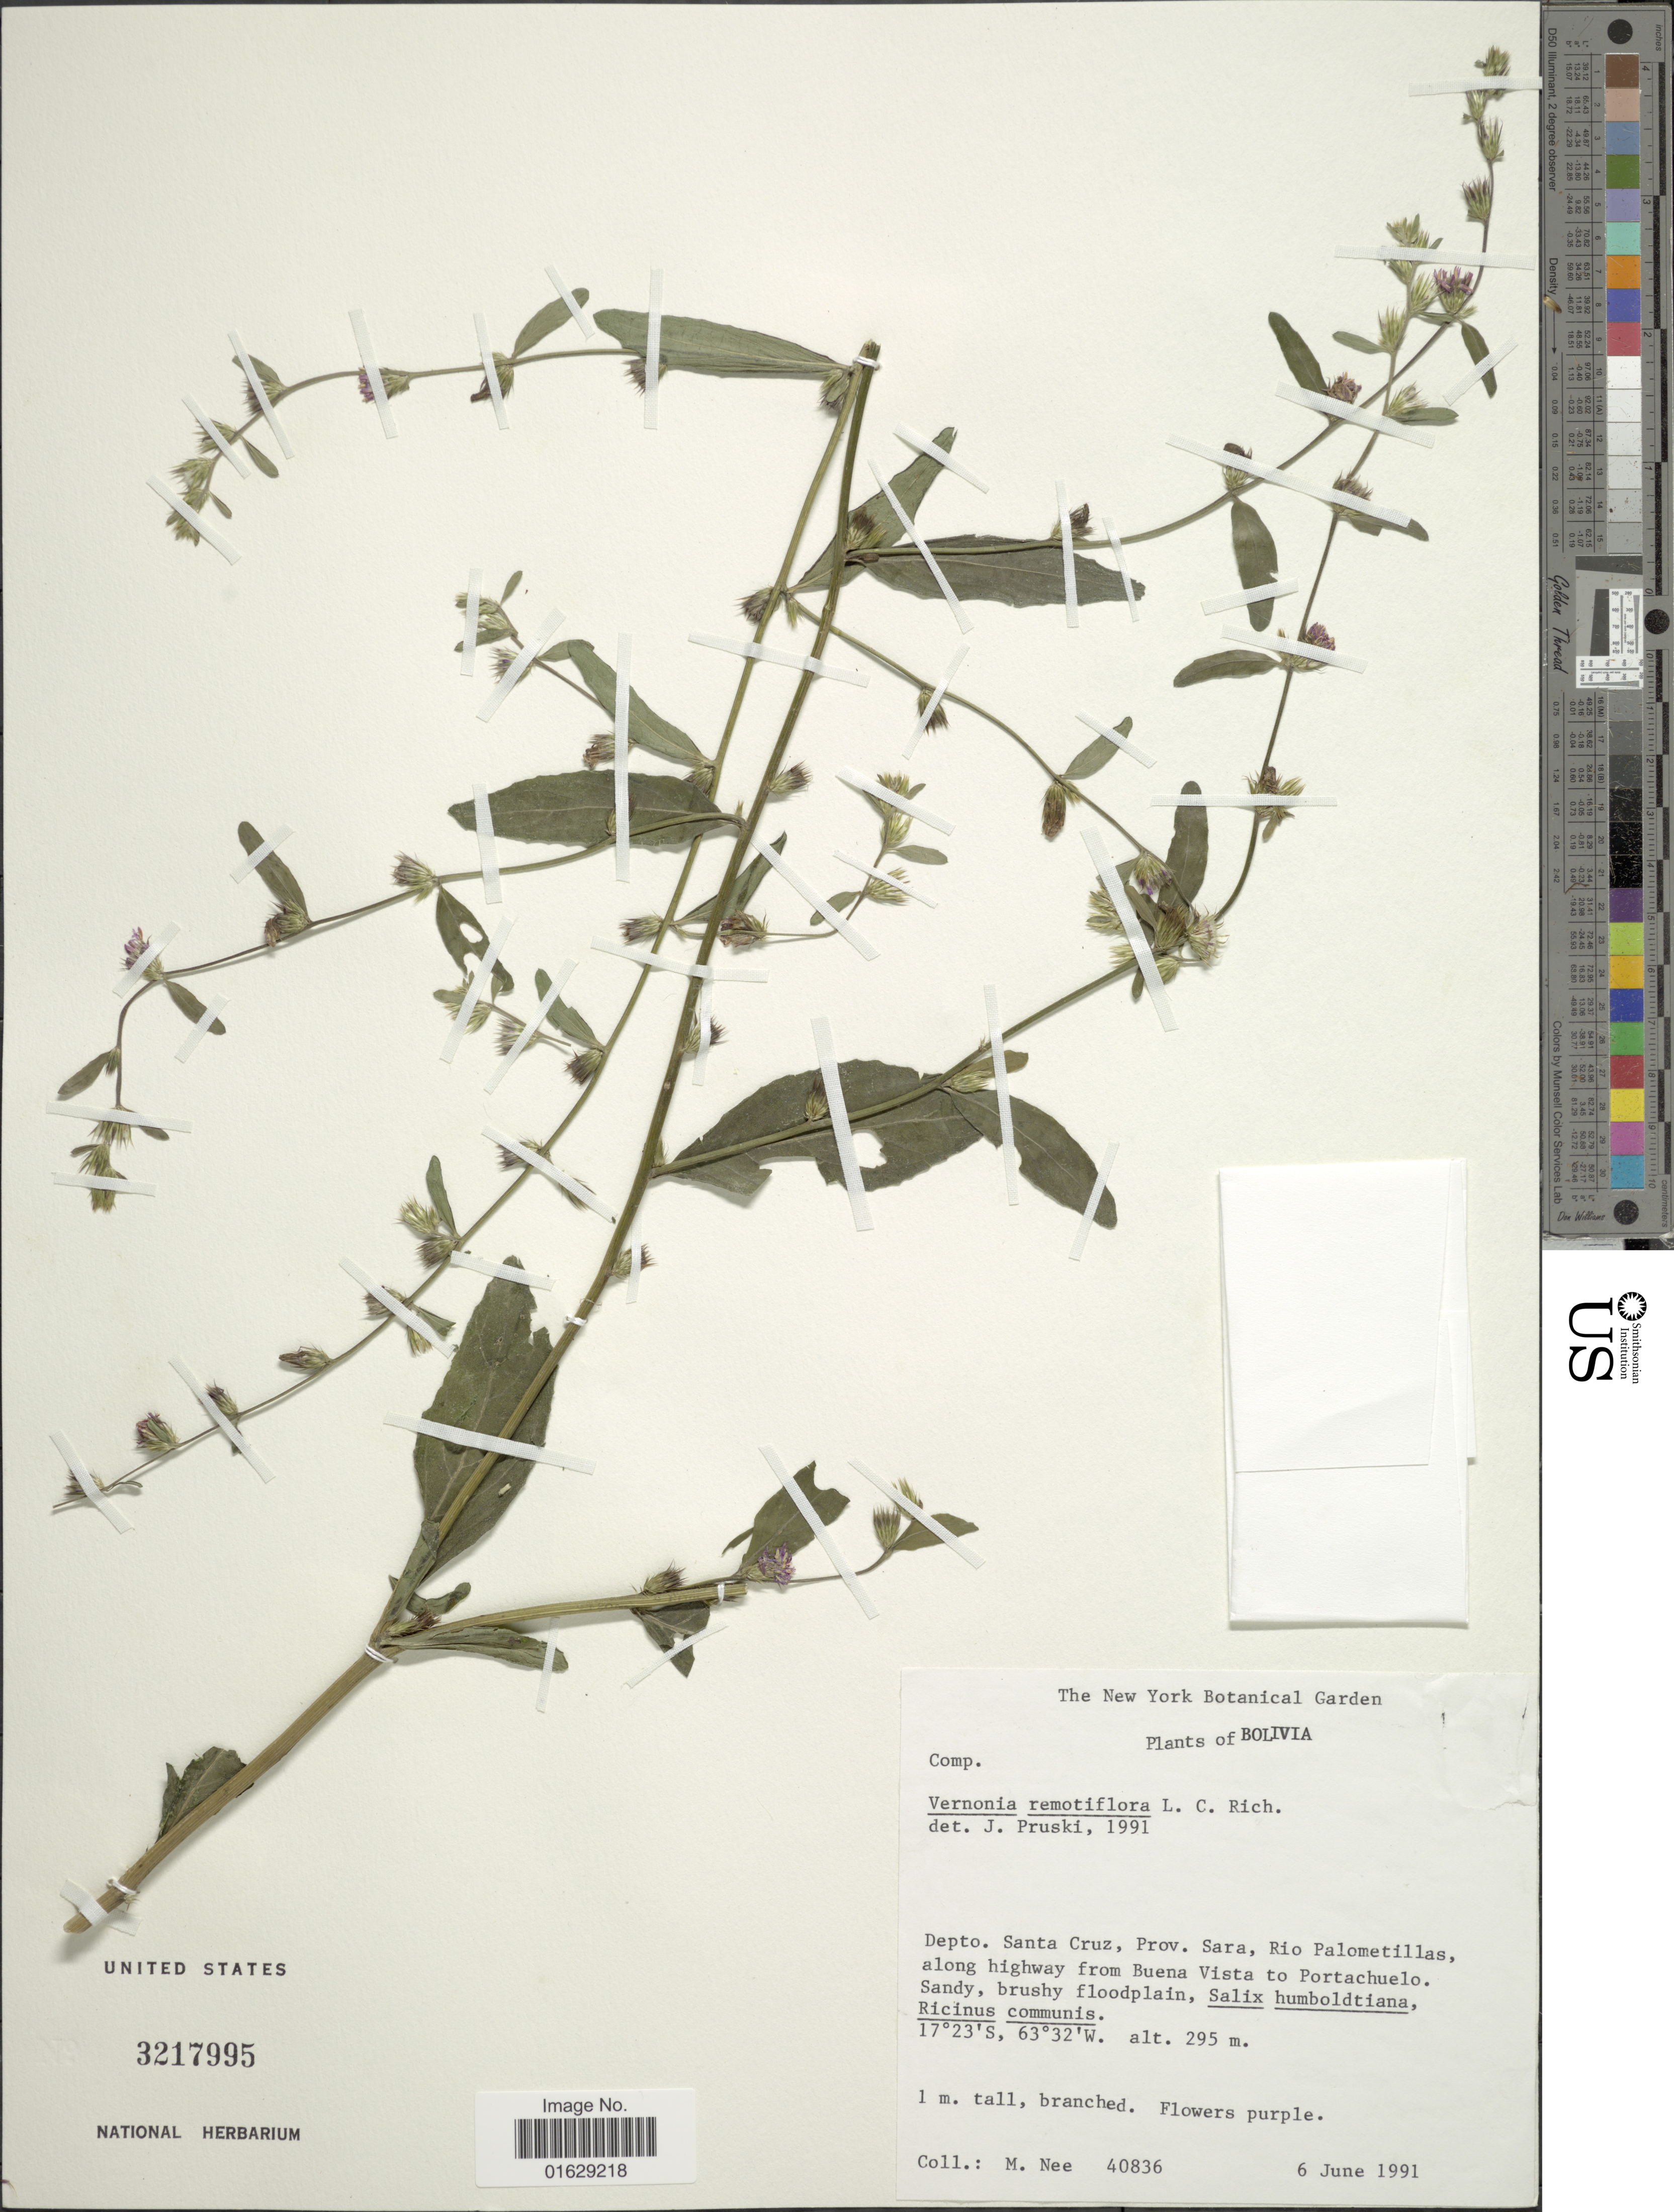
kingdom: Plantae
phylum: Tracheophyta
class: Magnoliopsida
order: Asterales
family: Asteraceae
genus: Lepidaploa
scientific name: Lepidaploa remotiflora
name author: (Rich.) H. Rob.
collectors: M. Nee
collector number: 40836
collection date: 1991-06-06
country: Bolivia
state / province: Santa Cruz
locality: Depto. Santa Cruz, Prov. Sara, Rio Palometillas, along highway from Buena Vista to Portachuelo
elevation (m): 295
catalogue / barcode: US 3217995